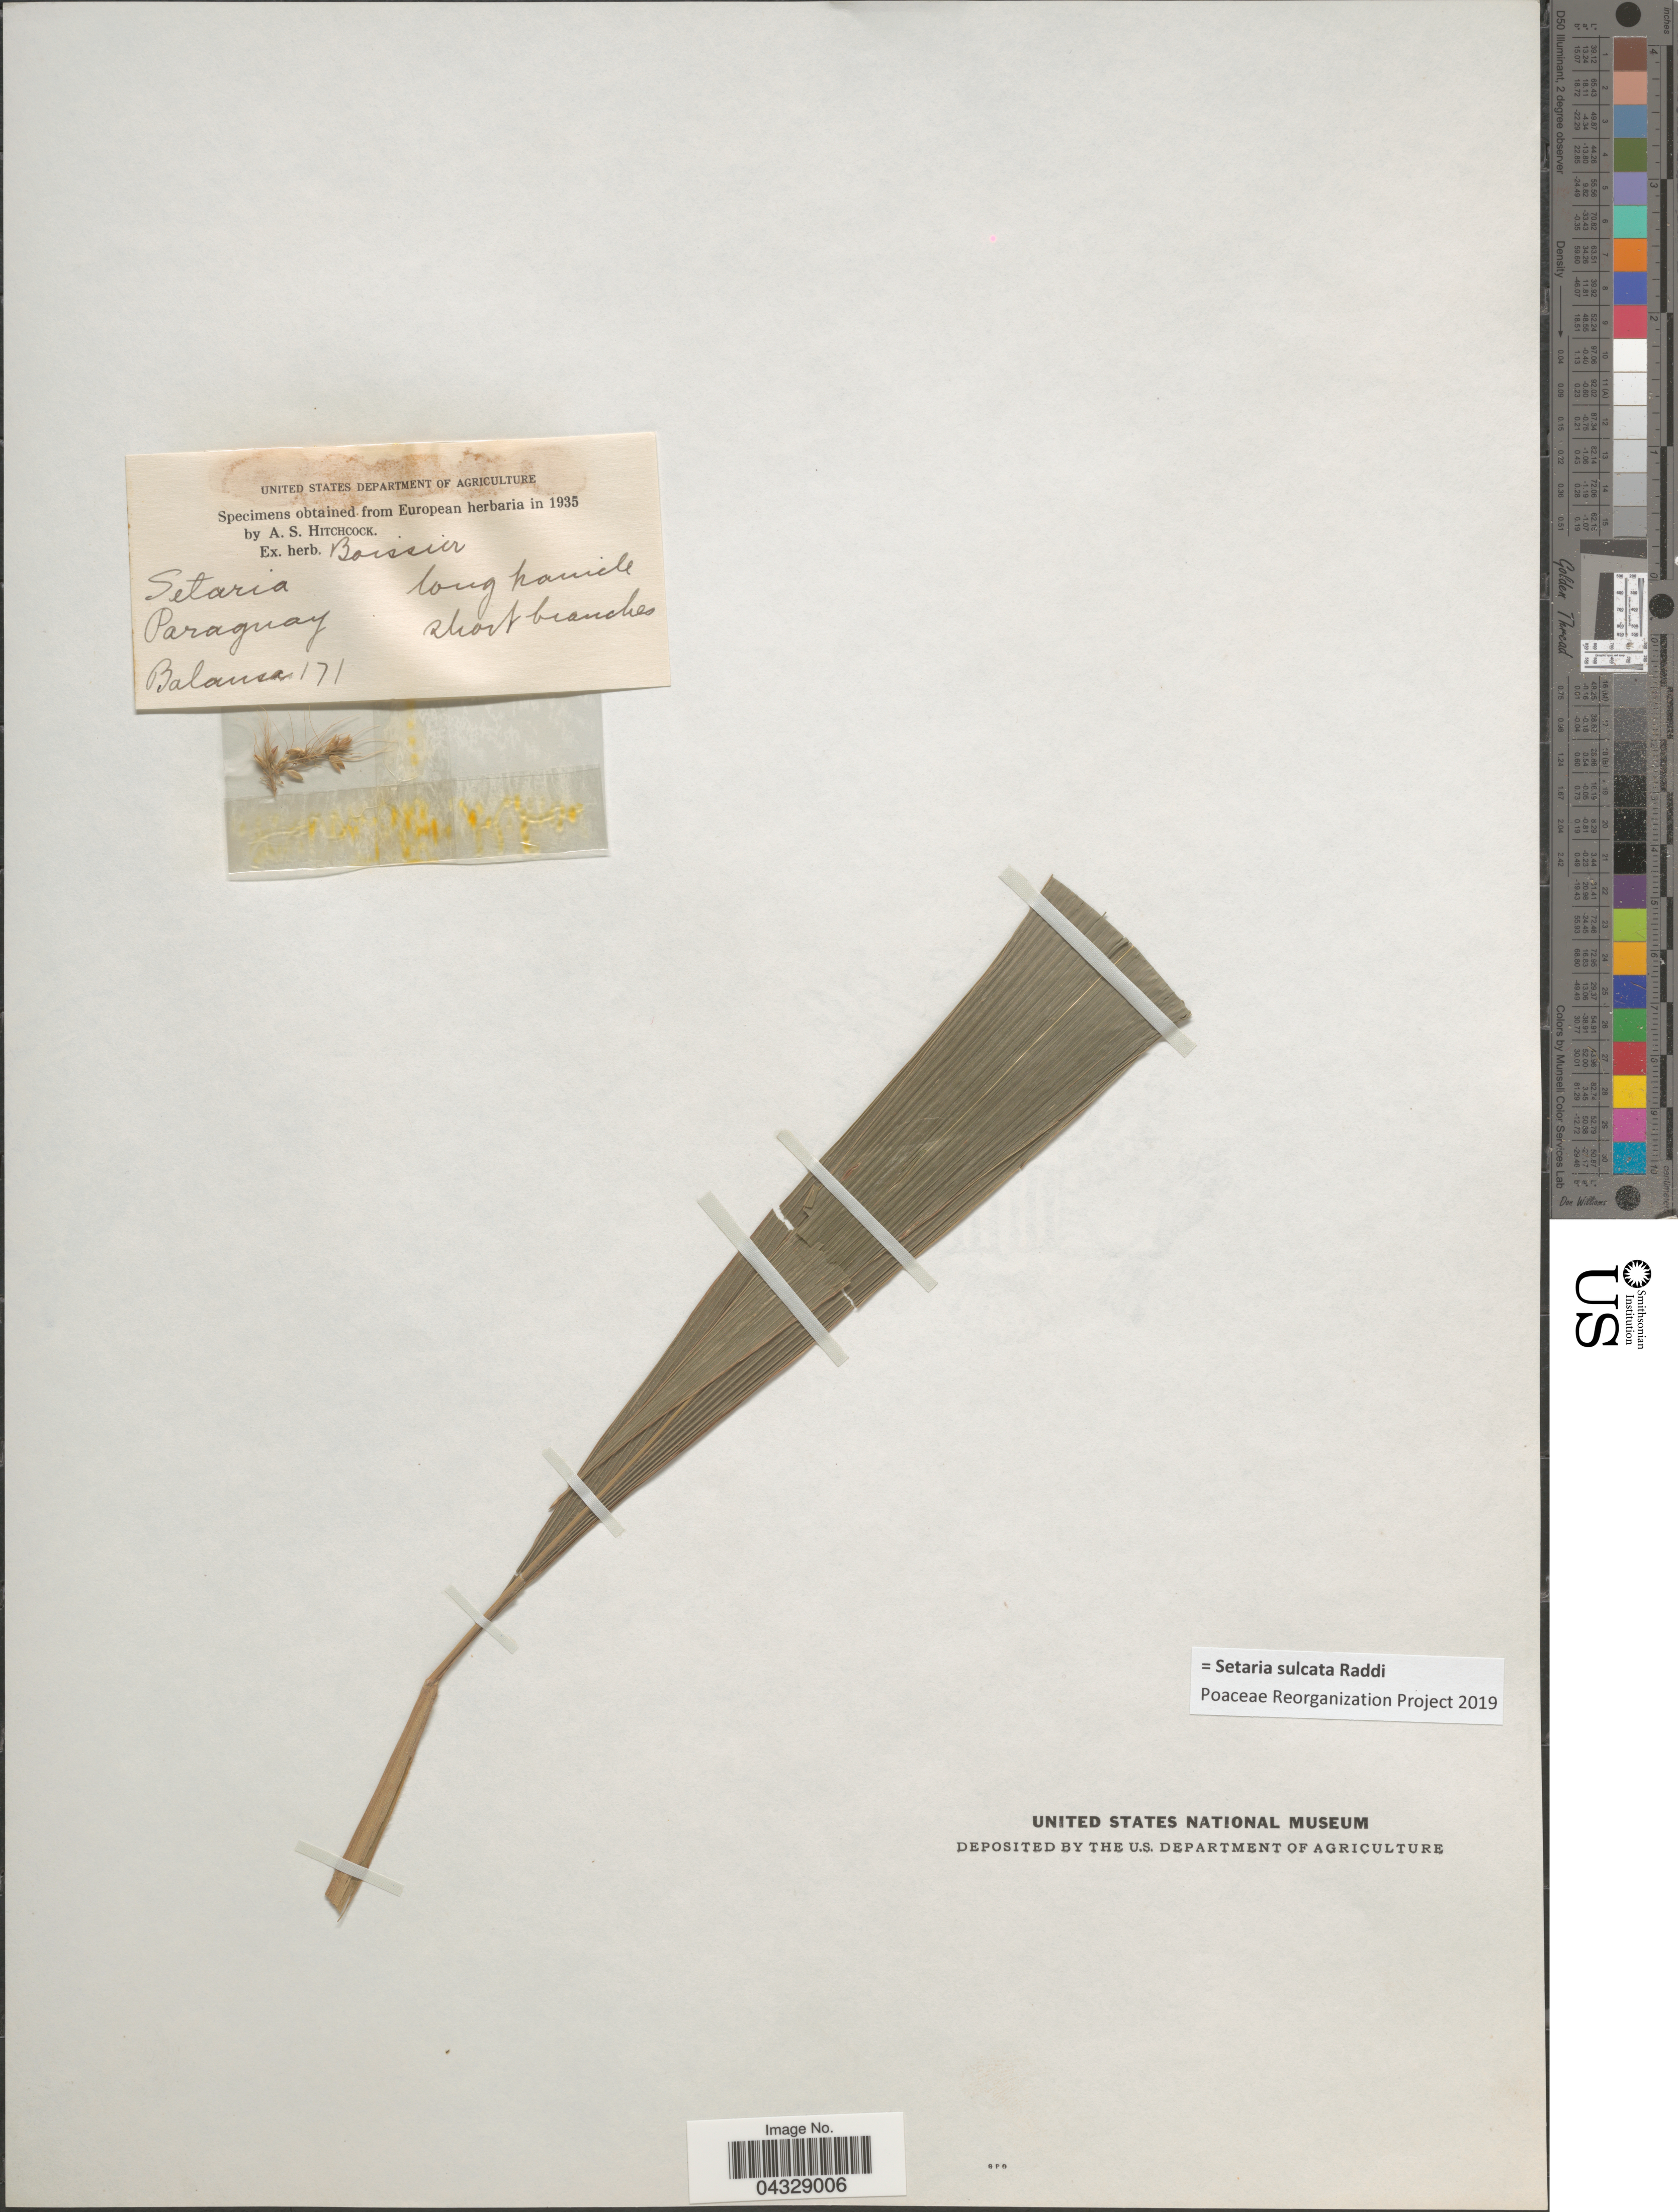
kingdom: Plantae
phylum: Tracheophyta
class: Liliopsida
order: Poales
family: Poaceae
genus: Setaria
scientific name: Setaria sulcata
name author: Raddi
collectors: -. Balansa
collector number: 171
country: Paraguay